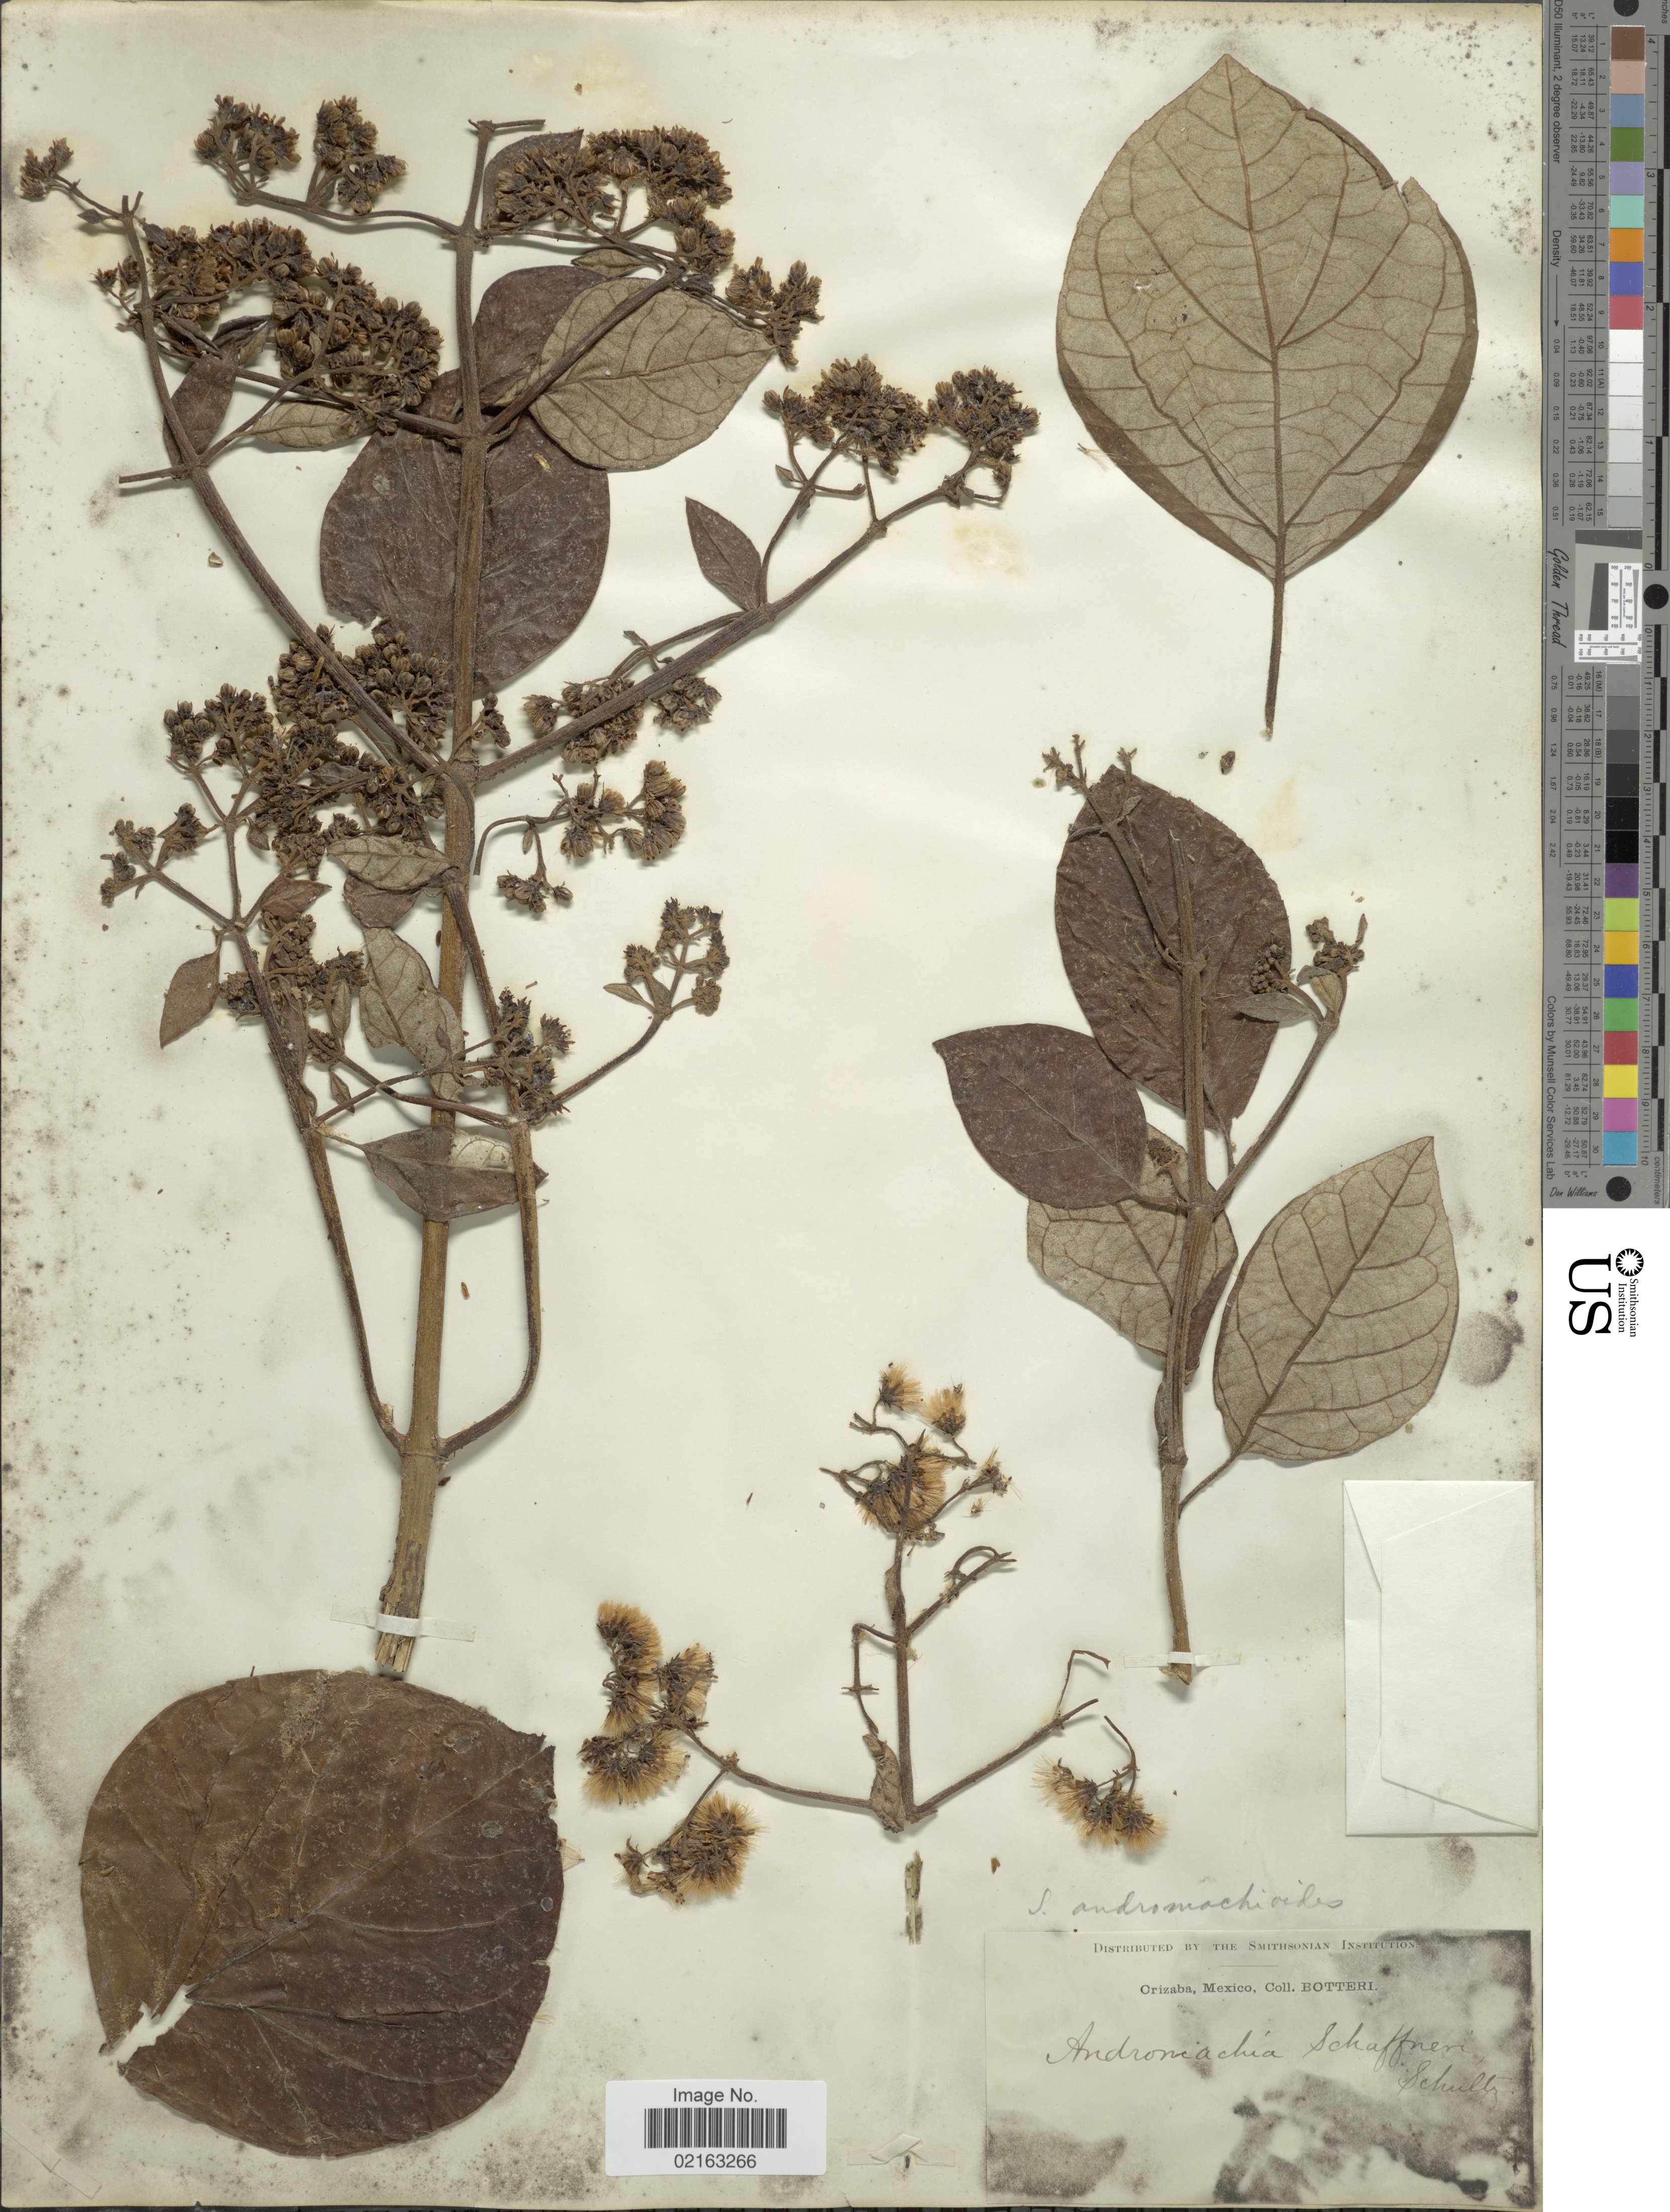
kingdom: Plantae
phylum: Tracheophyta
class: Magnoliopsida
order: Asterales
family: Asteraceae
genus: Sinclairia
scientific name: Sinclairia andromachioides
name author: Hemsl.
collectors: -. Botteri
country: Mexico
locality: Orizaba